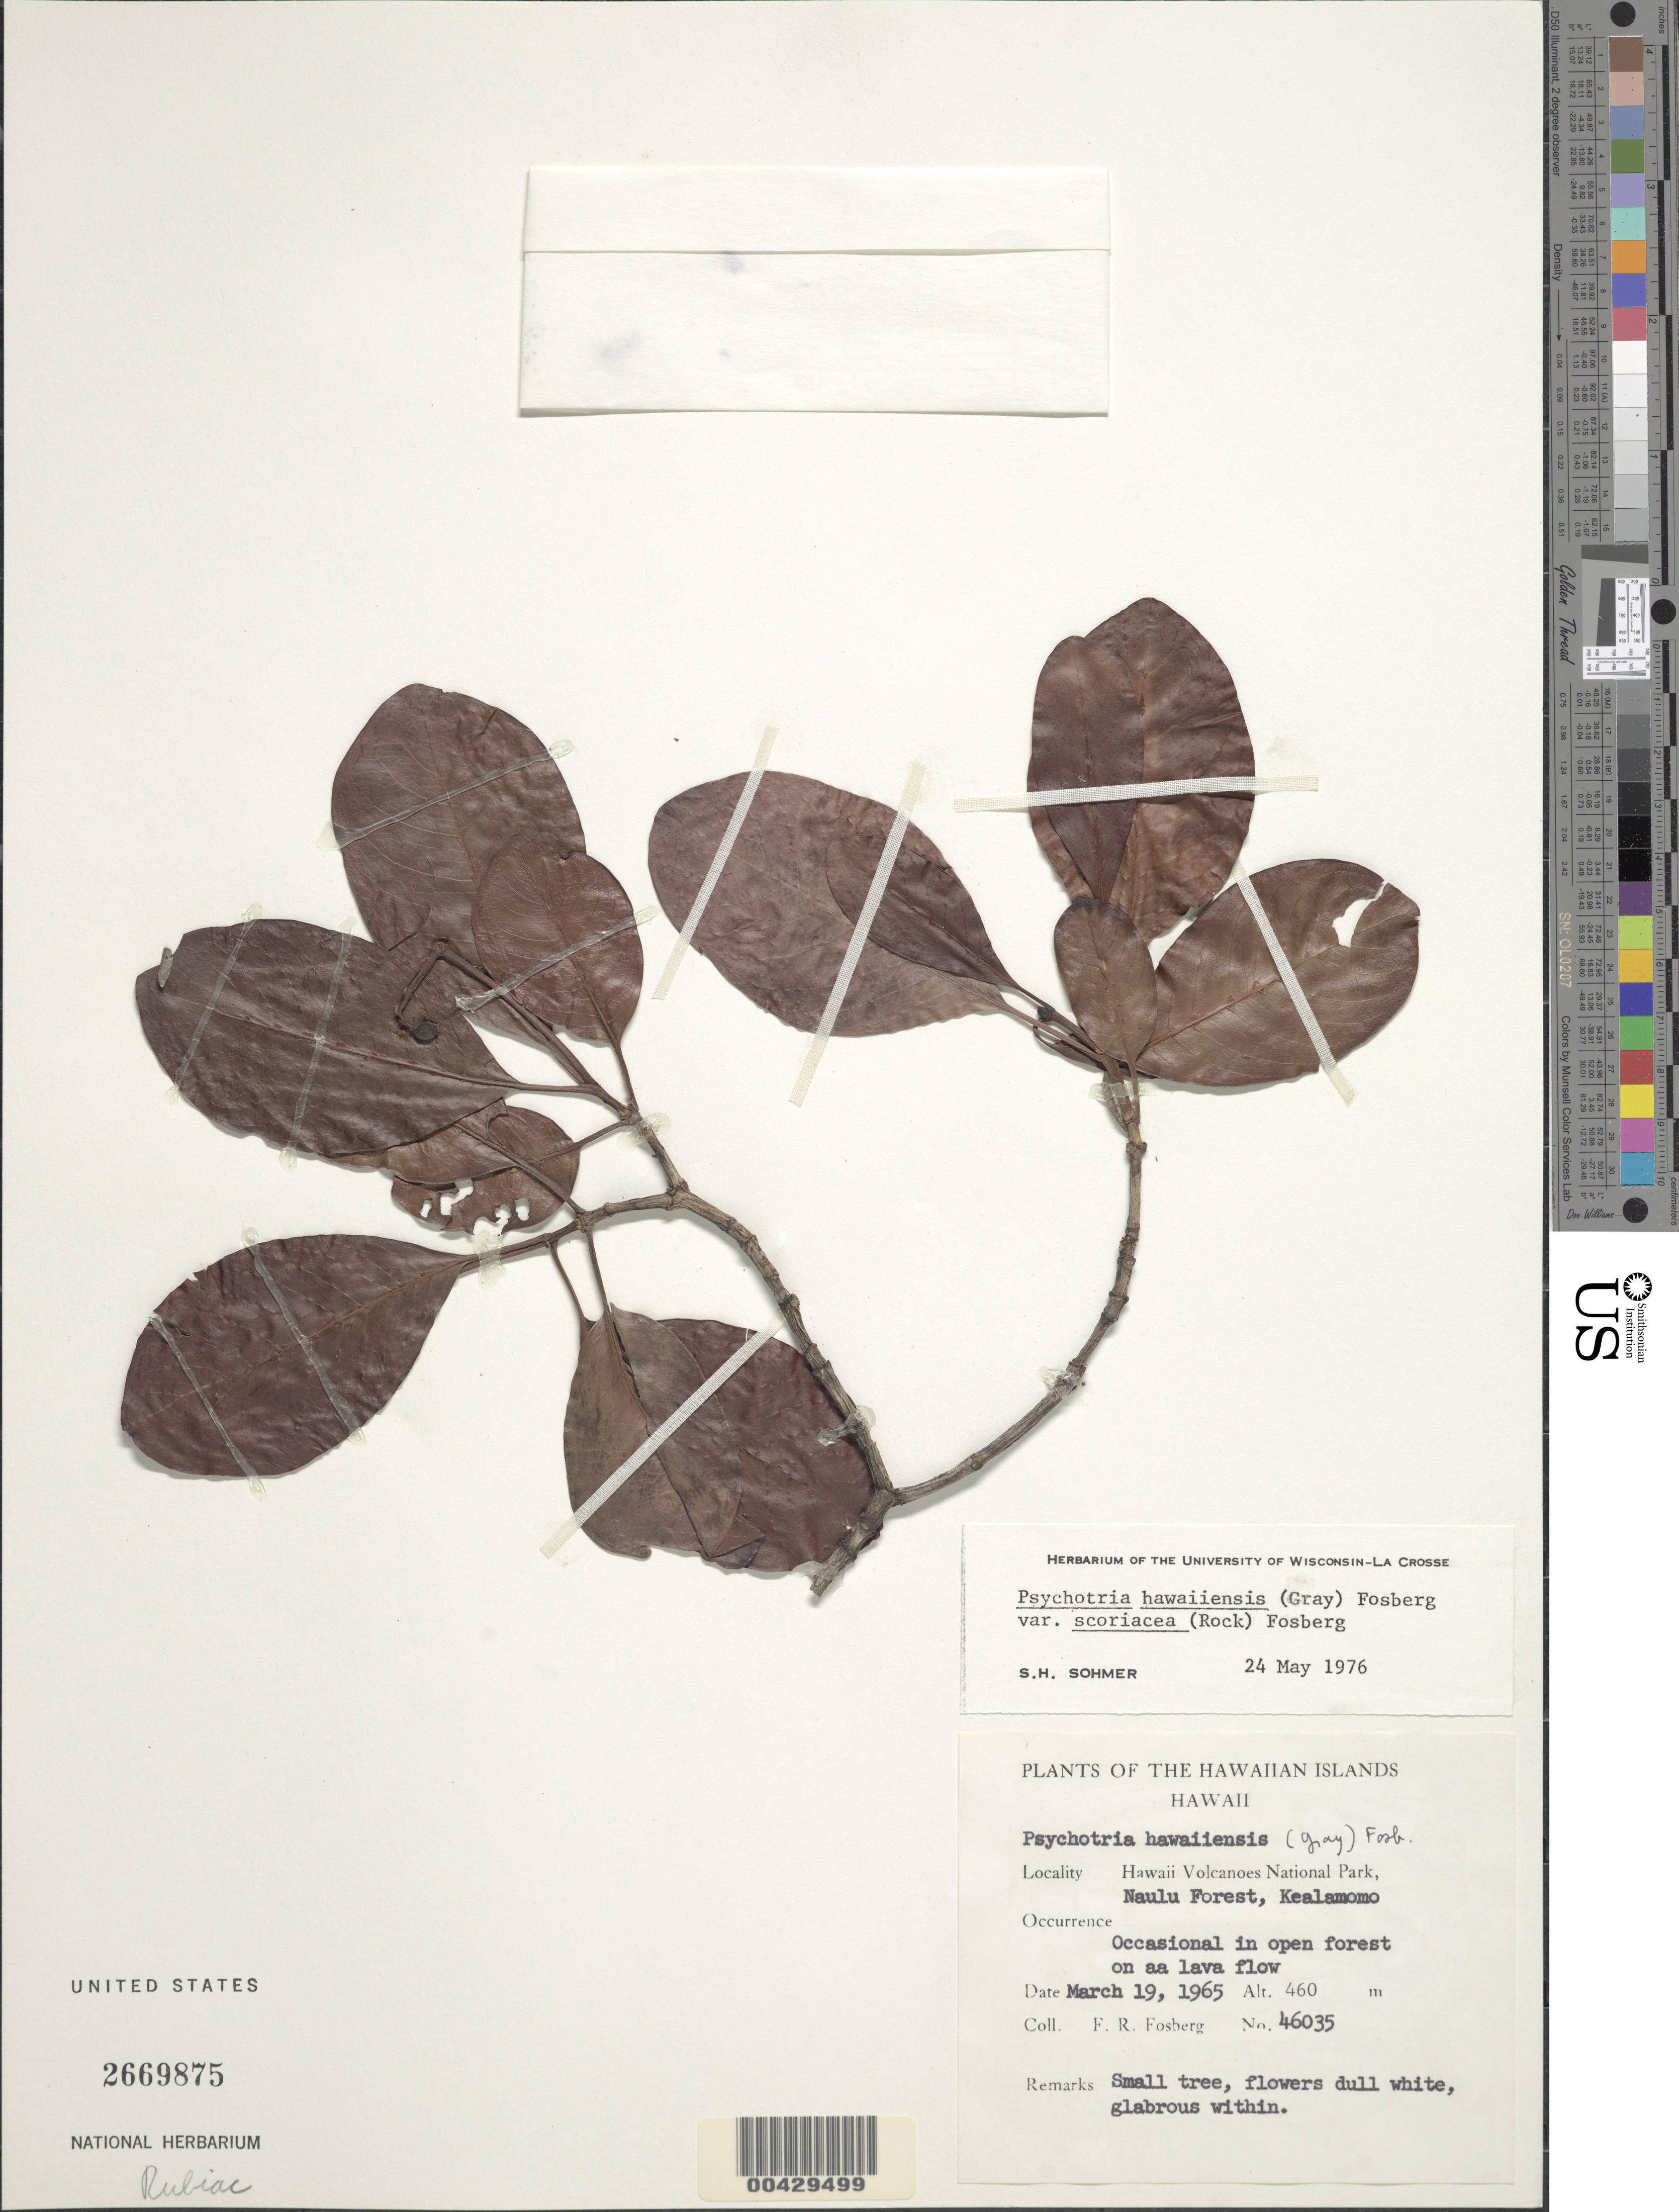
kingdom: Plantae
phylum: Tracheophyta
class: Magnoliopsida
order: Gentianales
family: Rubiaceae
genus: Psychotria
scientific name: Psychotria hawaiiensis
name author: (A. Gray) Fosberg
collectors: F. R. Fosberg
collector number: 46035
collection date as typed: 19 Mar 1965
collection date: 1965-03-19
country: United States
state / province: Hawaii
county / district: Hawaii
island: Hawaii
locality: Hawaii Volcanoes National Park, Naulu Forest, Kealamomo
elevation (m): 460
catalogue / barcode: US 2669875